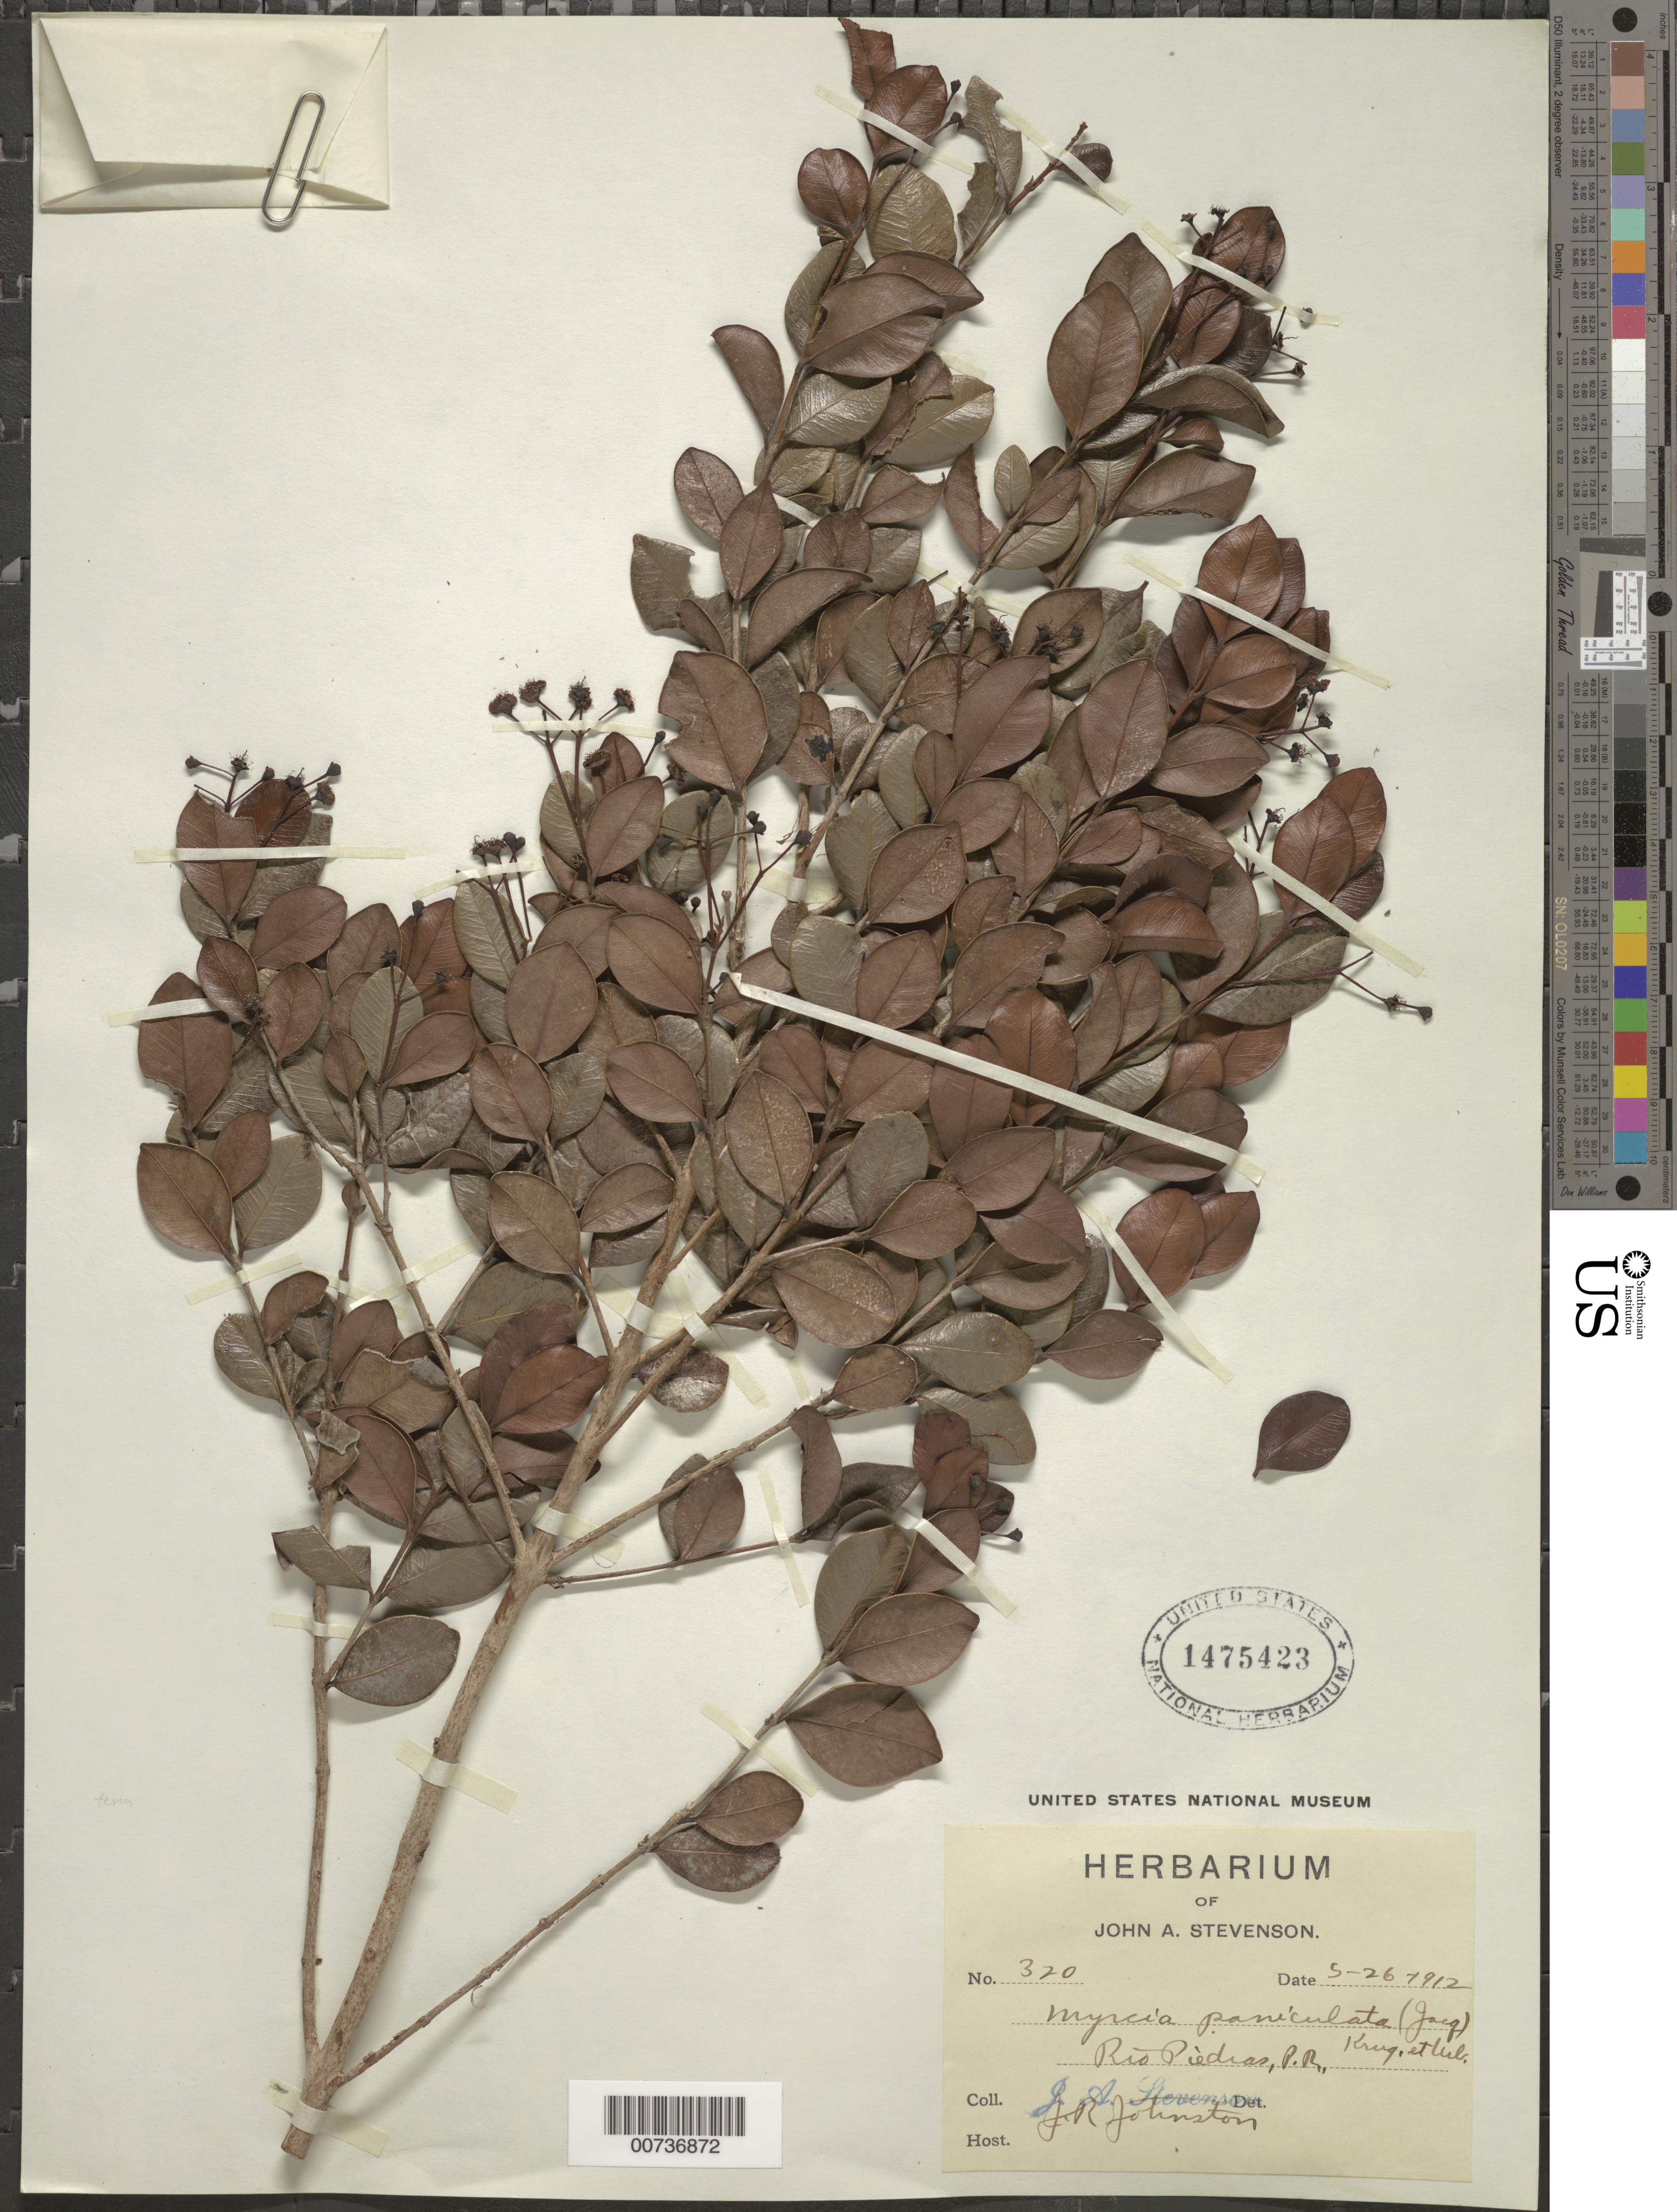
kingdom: Plantae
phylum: Tracheophyta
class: Magnoliopsida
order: Myrtales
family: Myrtaceae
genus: Myrcia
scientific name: Myrcia citrifolia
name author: (Aubl.) Urb.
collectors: J. Johnston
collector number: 320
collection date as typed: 26 May 1912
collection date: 1912-05-26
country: Puerto Rico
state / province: San Juan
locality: Rio Piedras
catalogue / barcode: US 1475423